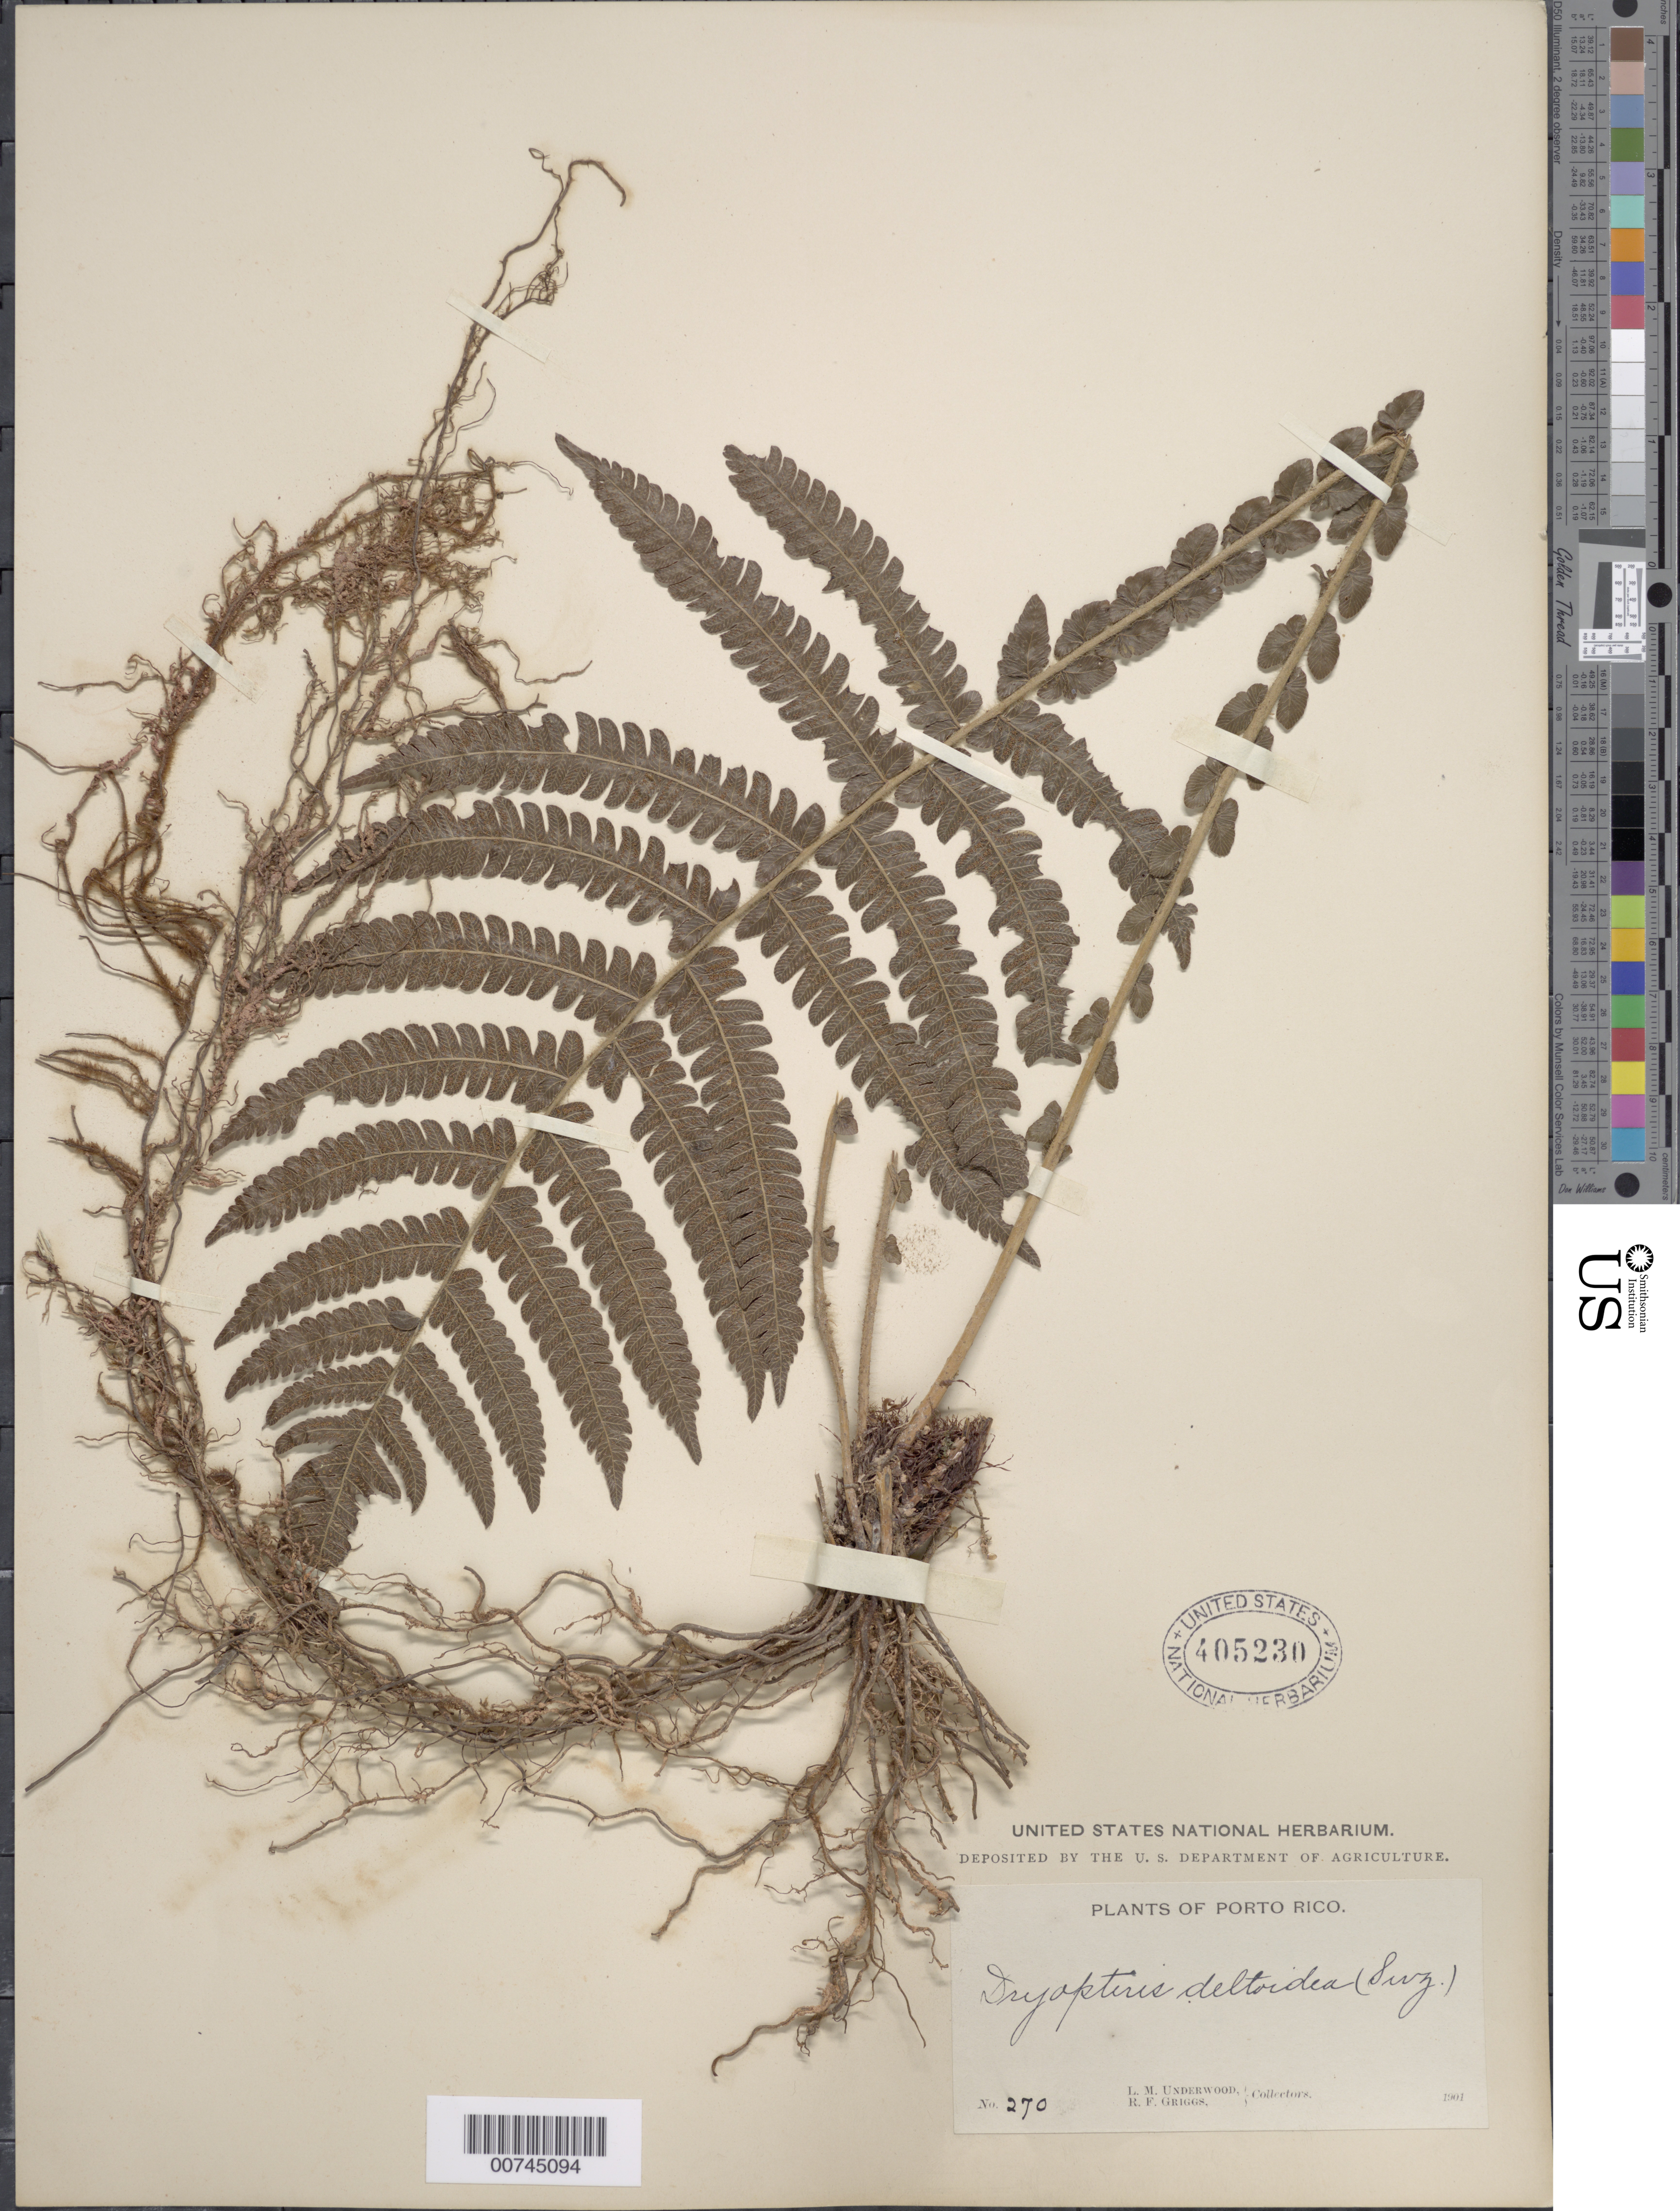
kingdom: Plantae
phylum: Tracheophyta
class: Polypodiopsida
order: Polypodiales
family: Thelypteridaceae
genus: Steiropteris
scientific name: Steiropteris deltoidea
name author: (Sw.) Pic. Serm.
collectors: L. M. Underwood & R. F. Griggs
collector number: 270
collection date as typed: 1901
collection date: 1901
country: Puerto Rico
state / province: Cayey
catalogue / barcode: US 405230